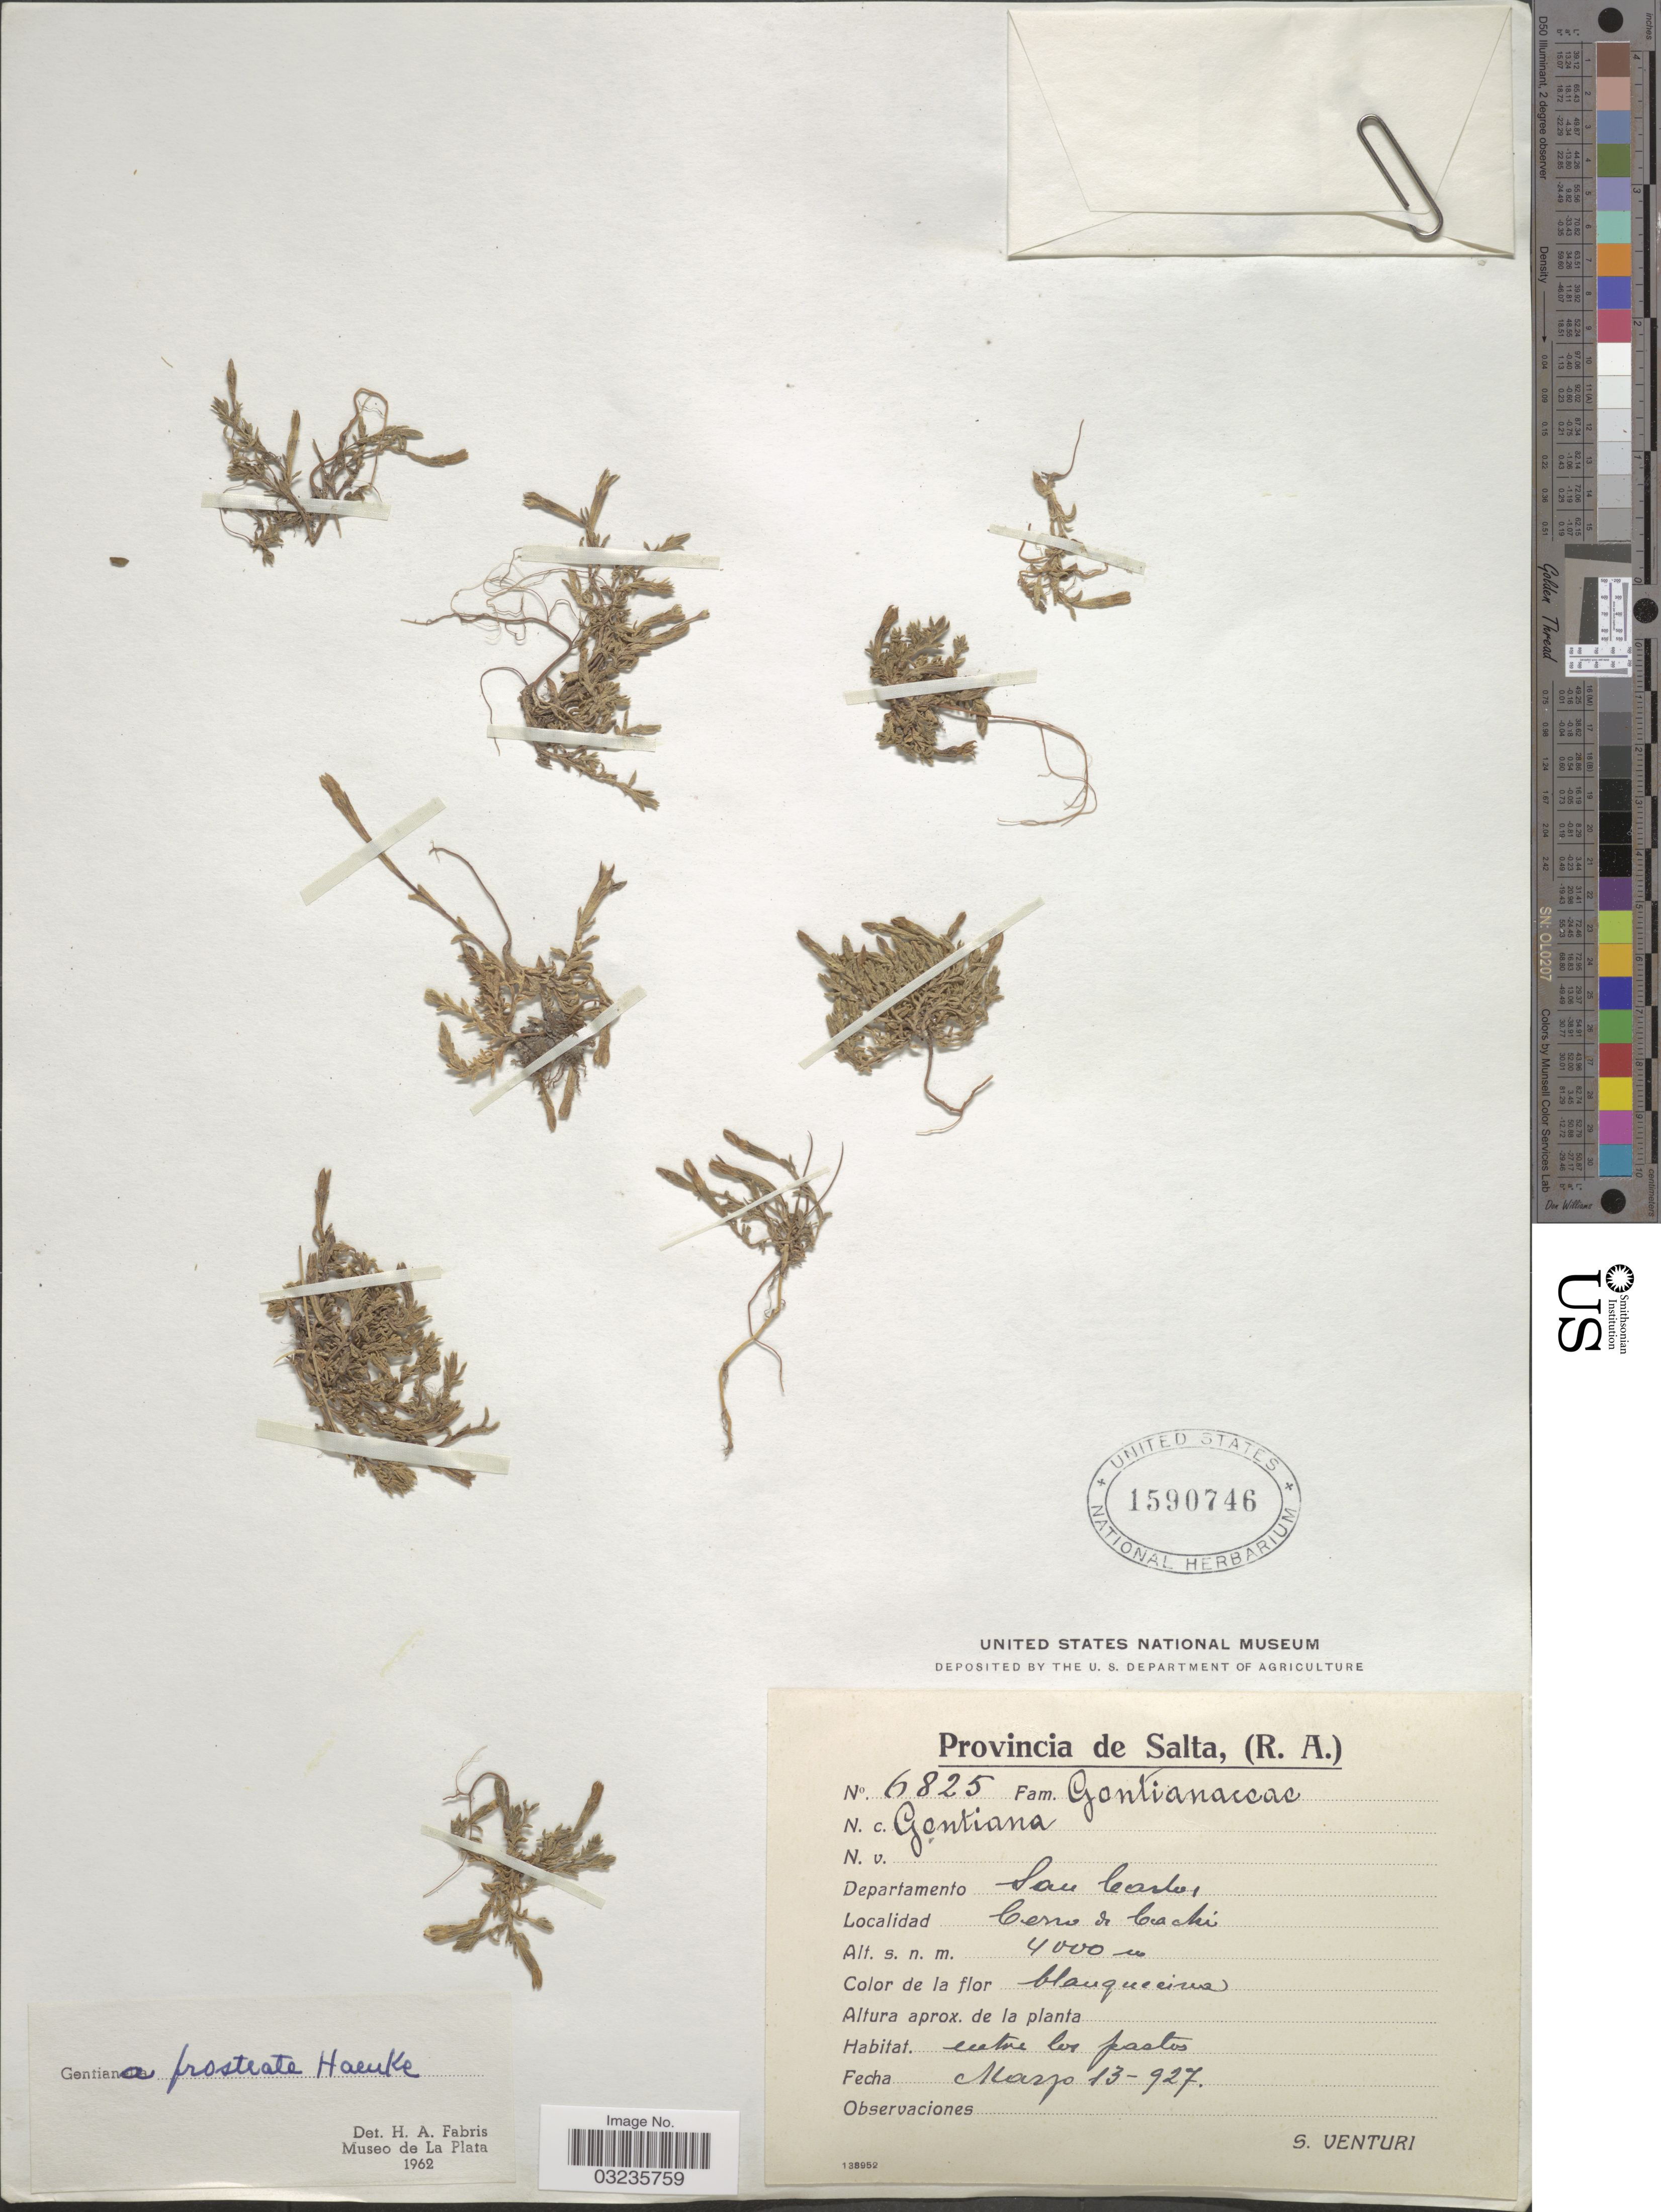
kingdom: Plantae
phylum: Tracheophyta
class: Magnoliopsida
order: Gentianales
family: Gentianaceae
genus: Gentiana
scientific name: Gentiana prostrata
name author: Haenke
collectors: S. Venturi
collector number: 6825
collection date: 1927-03-13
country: Argentina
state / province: Salta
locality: Departamento San Carlos. Cerro de Cachi.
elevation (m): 4000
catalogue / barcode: US 1590746